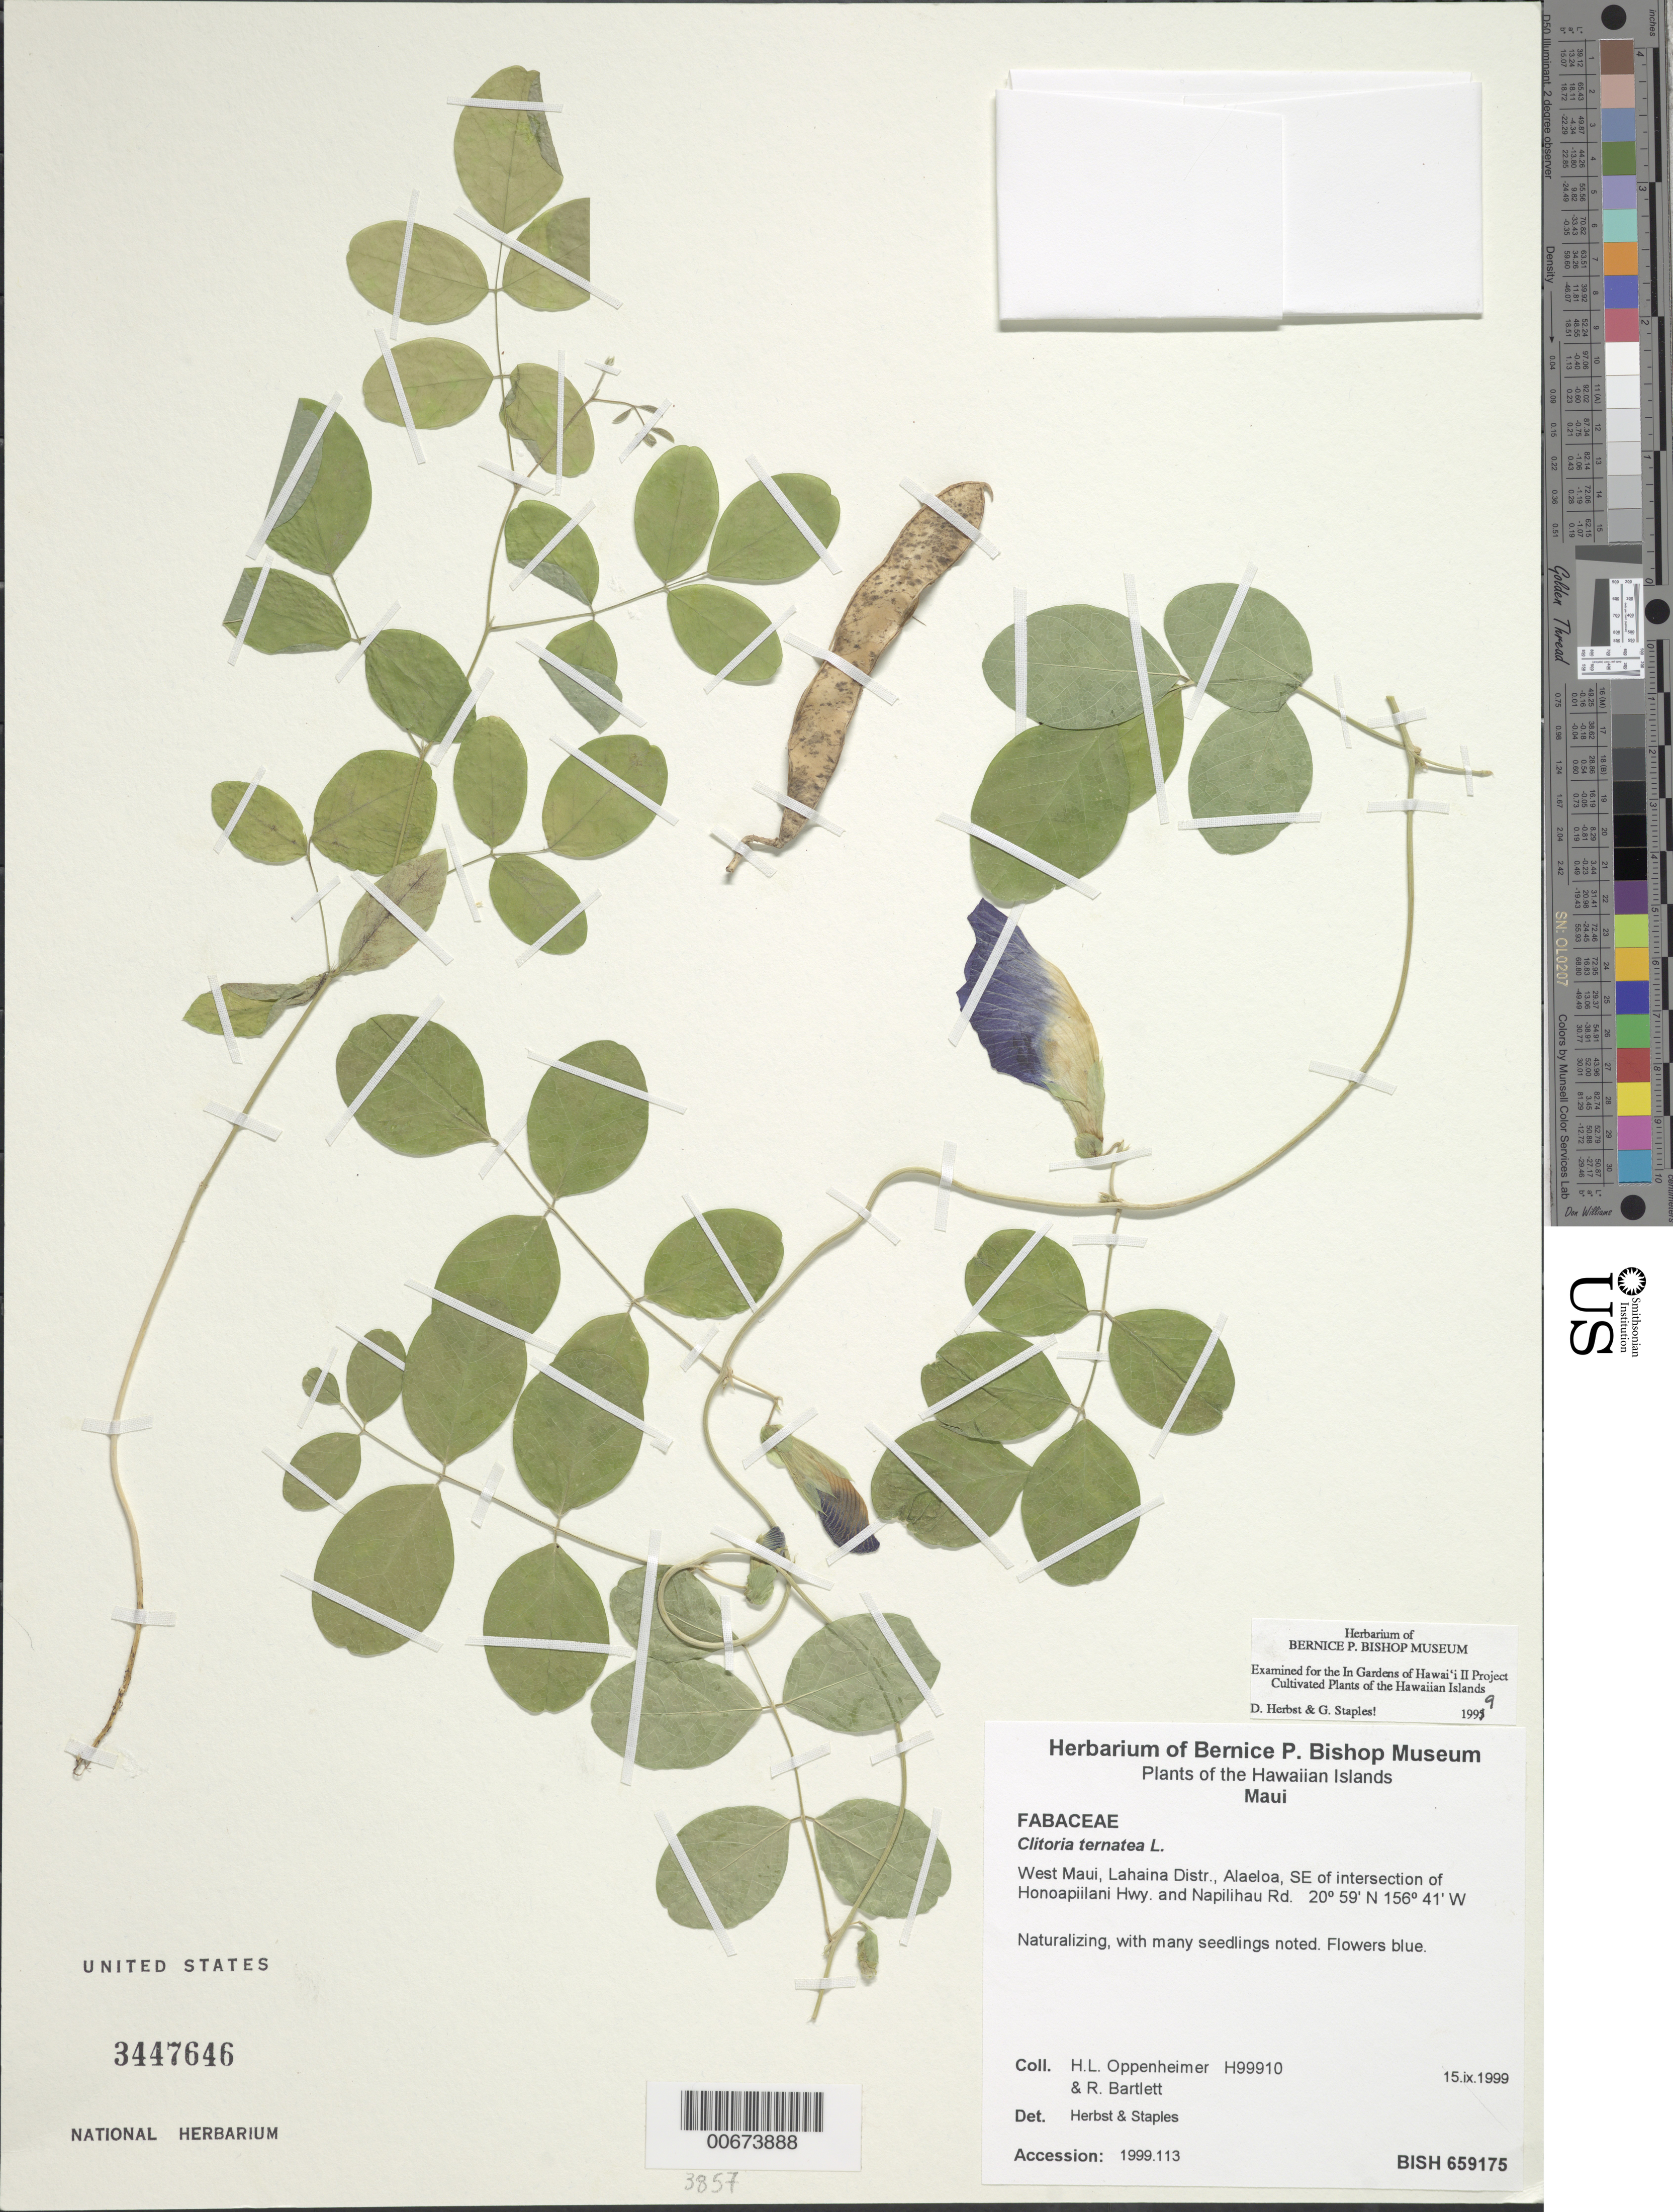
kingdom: Plantae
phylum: Tracheophyta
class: Magnoliopsida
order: Fabales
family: Fabaceae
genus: Clitoria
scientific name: Clitoria ternatea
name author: L.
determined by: Staples, G. W.; Herbst, D. R.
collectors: H. L. Oppenheimer & R. Bartlett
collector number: H99910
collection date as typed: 15 Sep 1999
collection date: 1999-09-15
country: United States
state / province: Hawaii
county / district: Maui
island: Maui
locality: West Maui, Lahaina Distr., Alaeloa, SE of intersection of Honoapiilani Hwy and Napilihau rd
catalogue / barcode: US 3447646